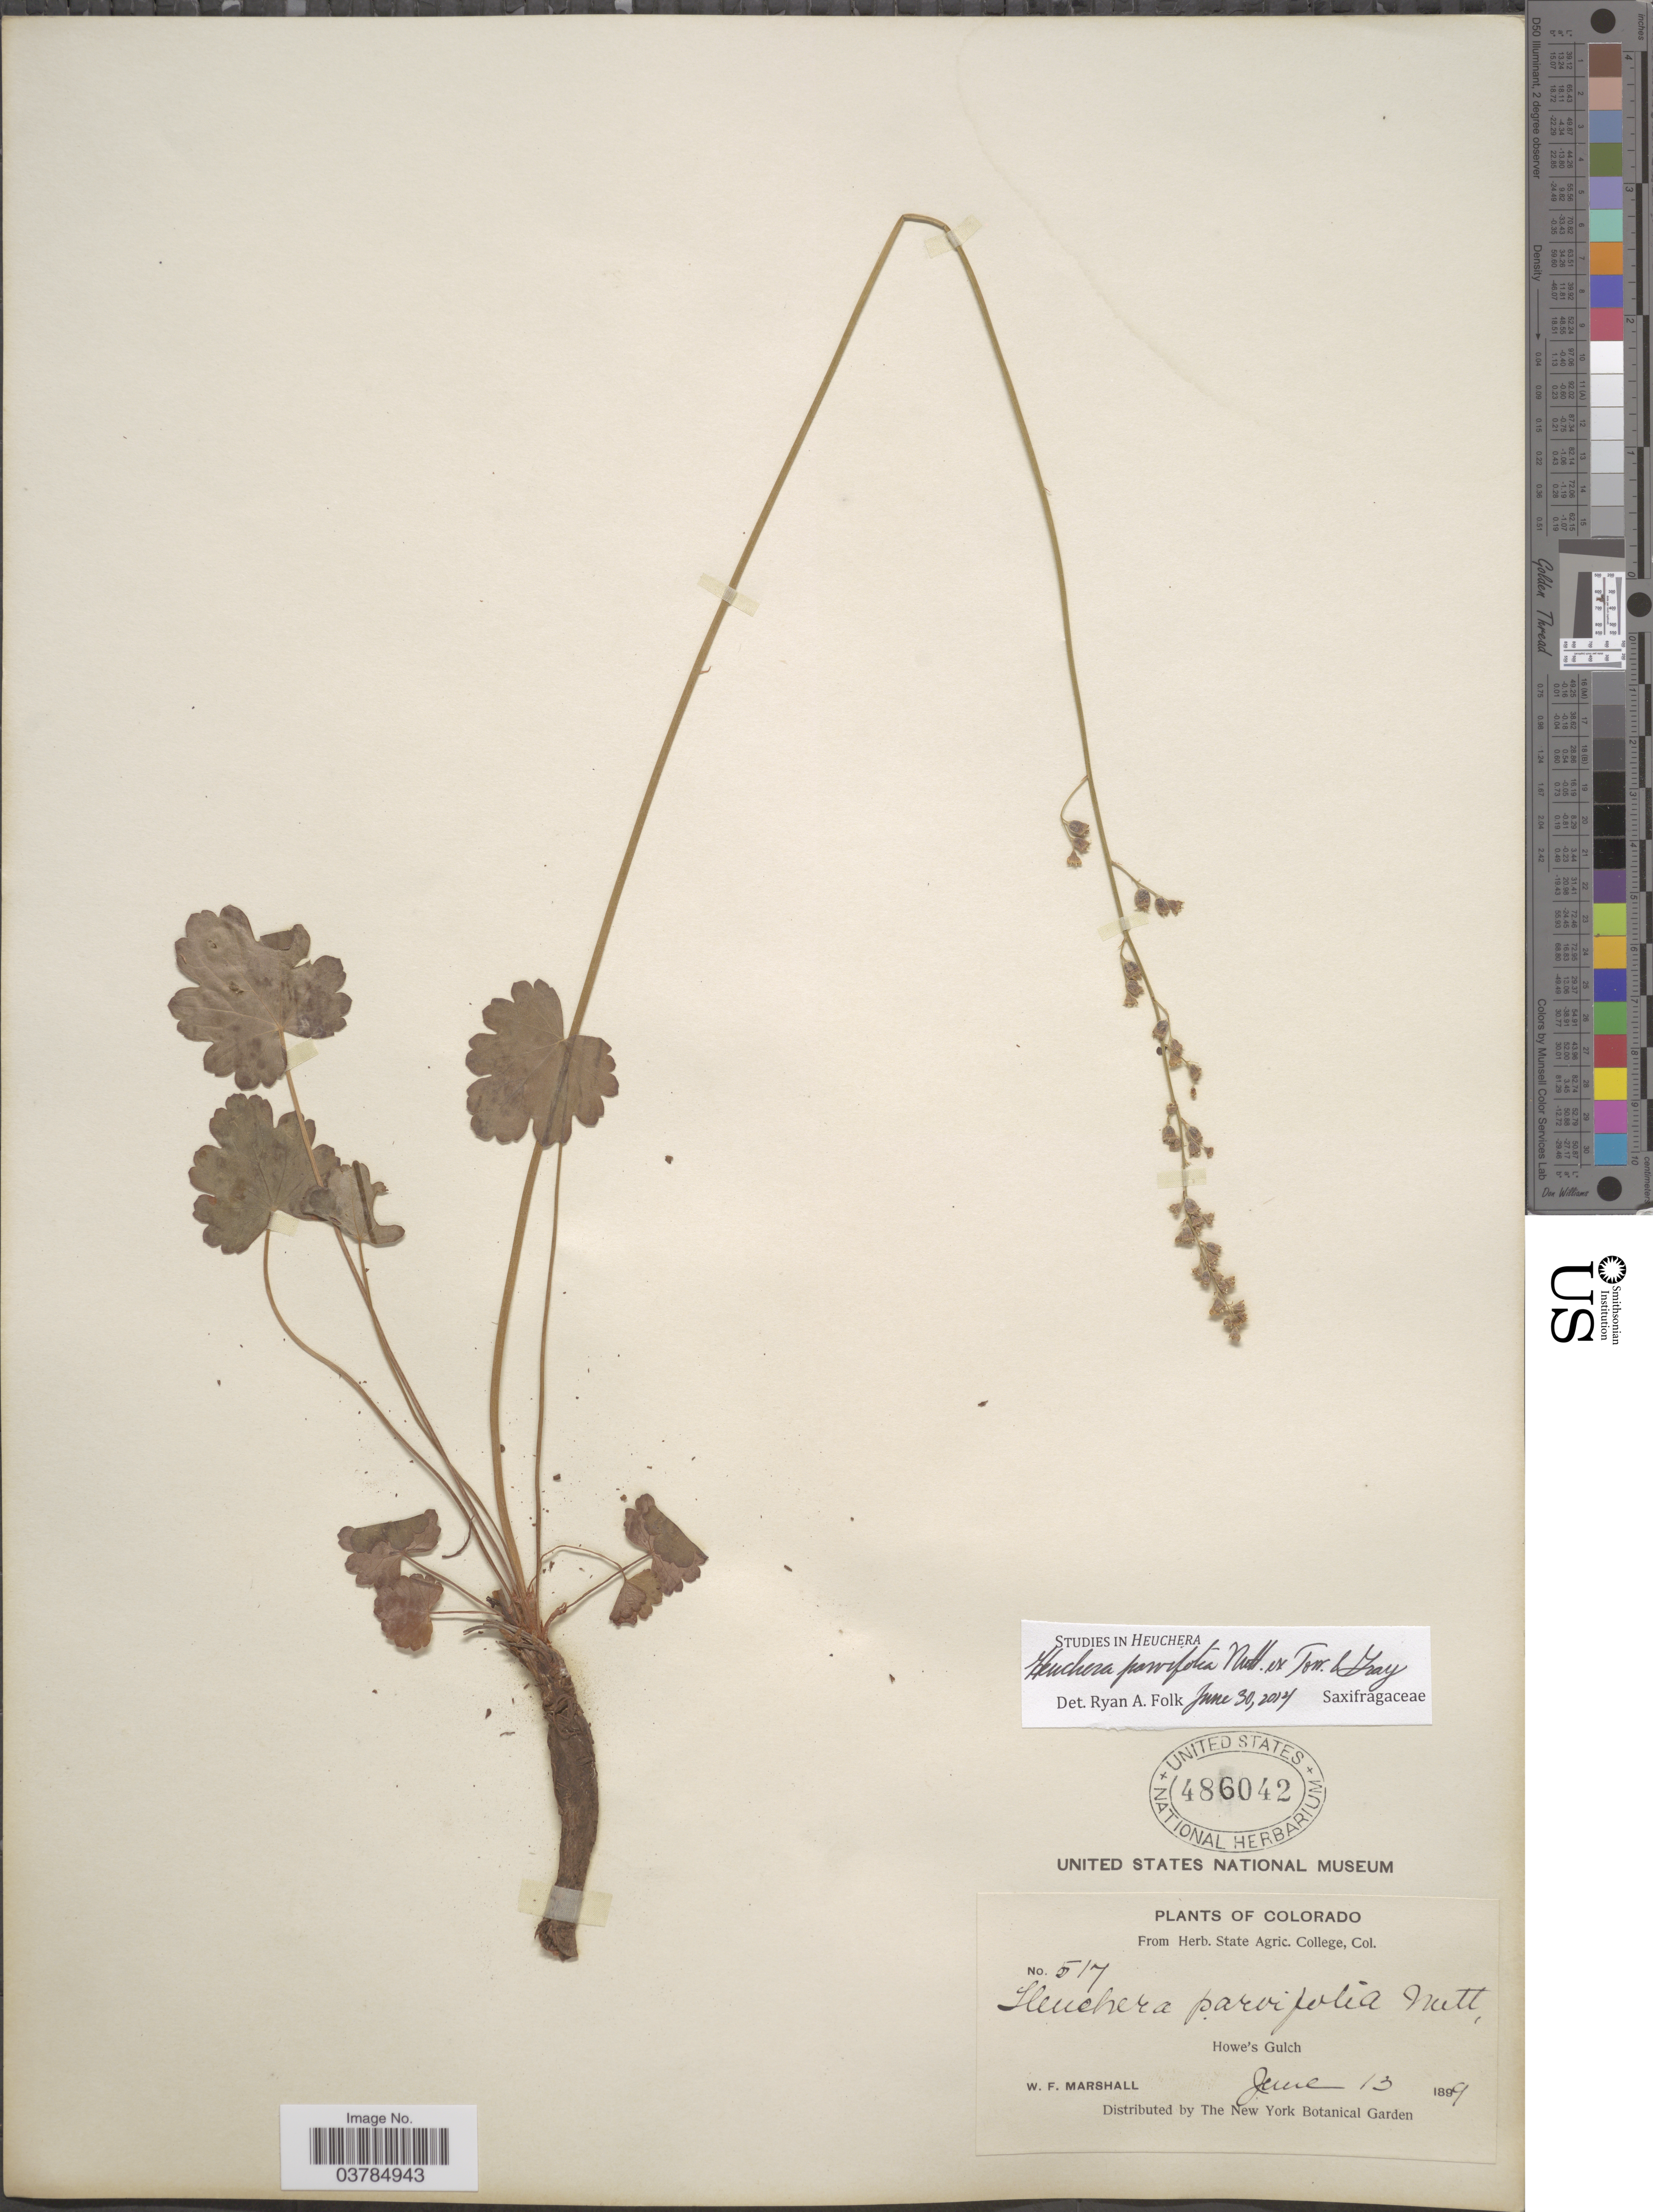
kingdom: Plantae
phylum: Tracheophyta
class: Magnoliopsida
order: Saxifragales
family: Saxifragaceae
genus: Heuchera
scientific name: Heuchera parvifolia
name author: Nutt.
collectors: W. F. Marshall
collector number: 517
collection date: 1899-06-13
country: United States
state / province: Colorado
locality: Howe's Gulch.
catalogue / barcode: US 486042